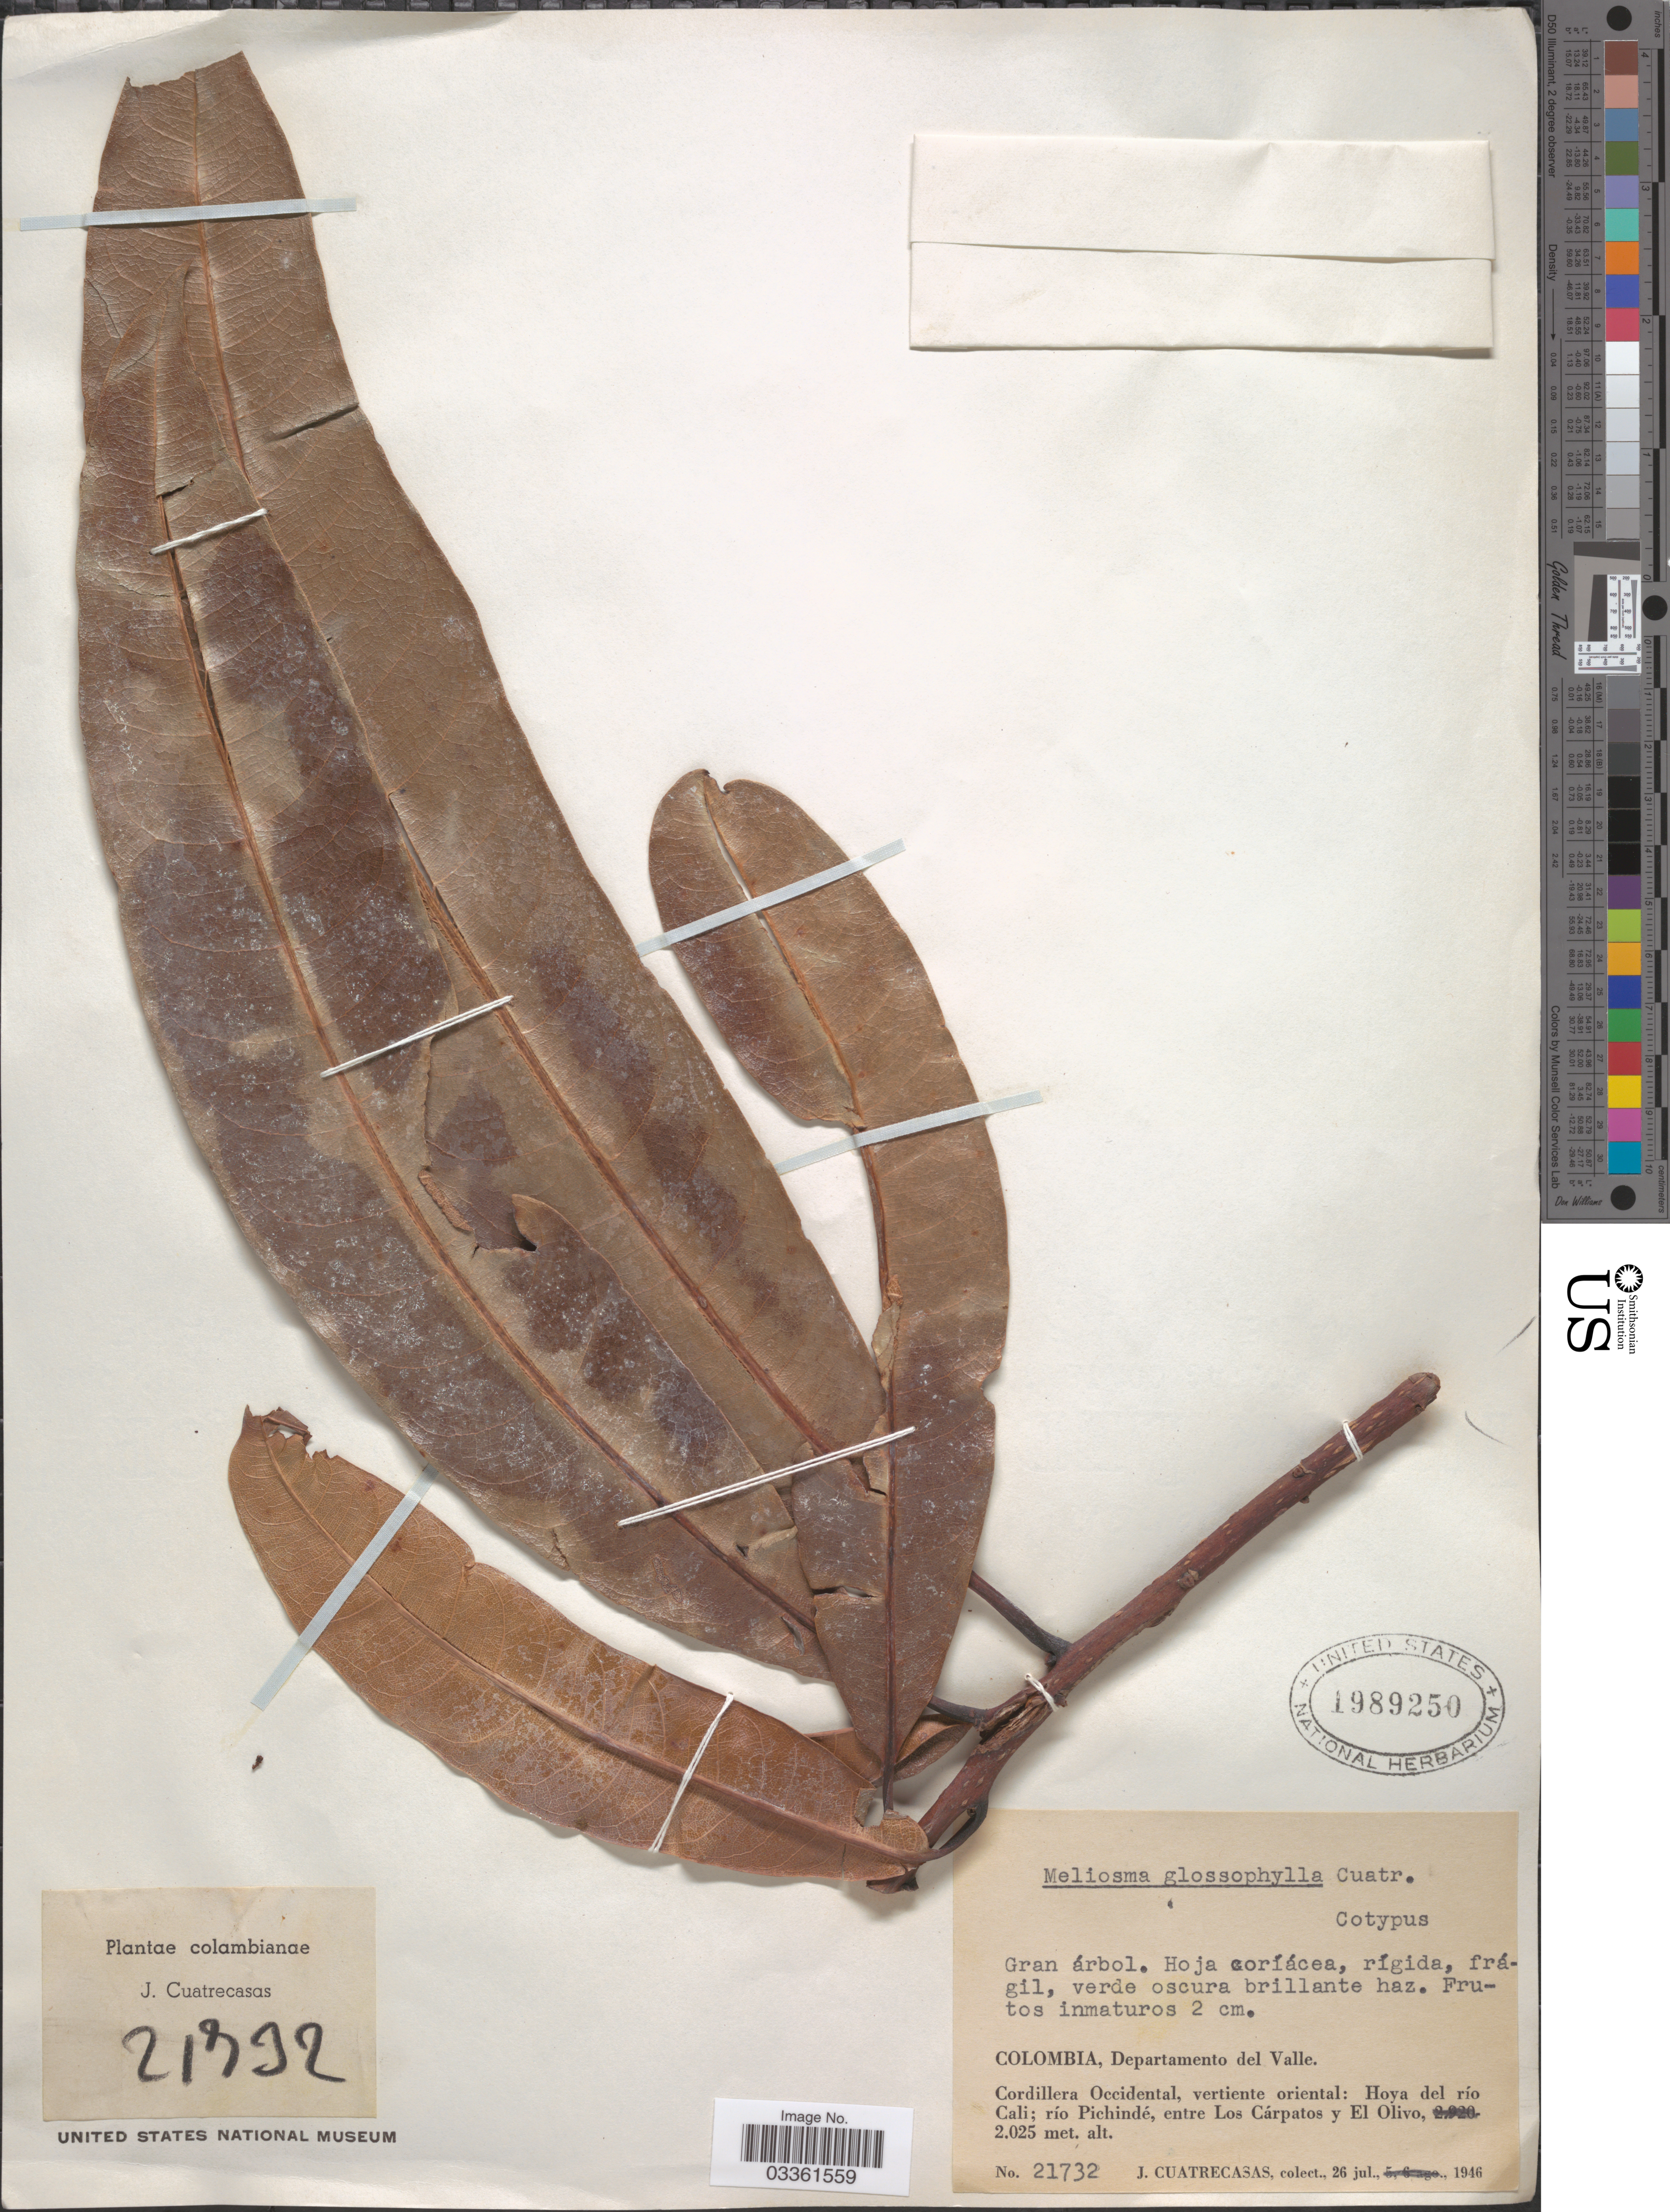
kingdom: Plantae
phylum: Tracheophyta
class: Magnoliopsida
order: Proteales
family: Sabiaceae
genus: Meliosma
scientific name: Meliosma glossophylla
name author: Cuatrec.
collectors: J. Cuatrecasas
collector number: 21732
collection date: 1946-07-26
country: Colombia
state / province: Valle del Cauca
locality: Departamento del Valle. Cordillera Occidental, vertiente oriental: Hoya del río Cali; río Pichindé, entre Los Cárpatos y El Olivo.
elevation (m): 2025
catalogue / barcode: US 1989250